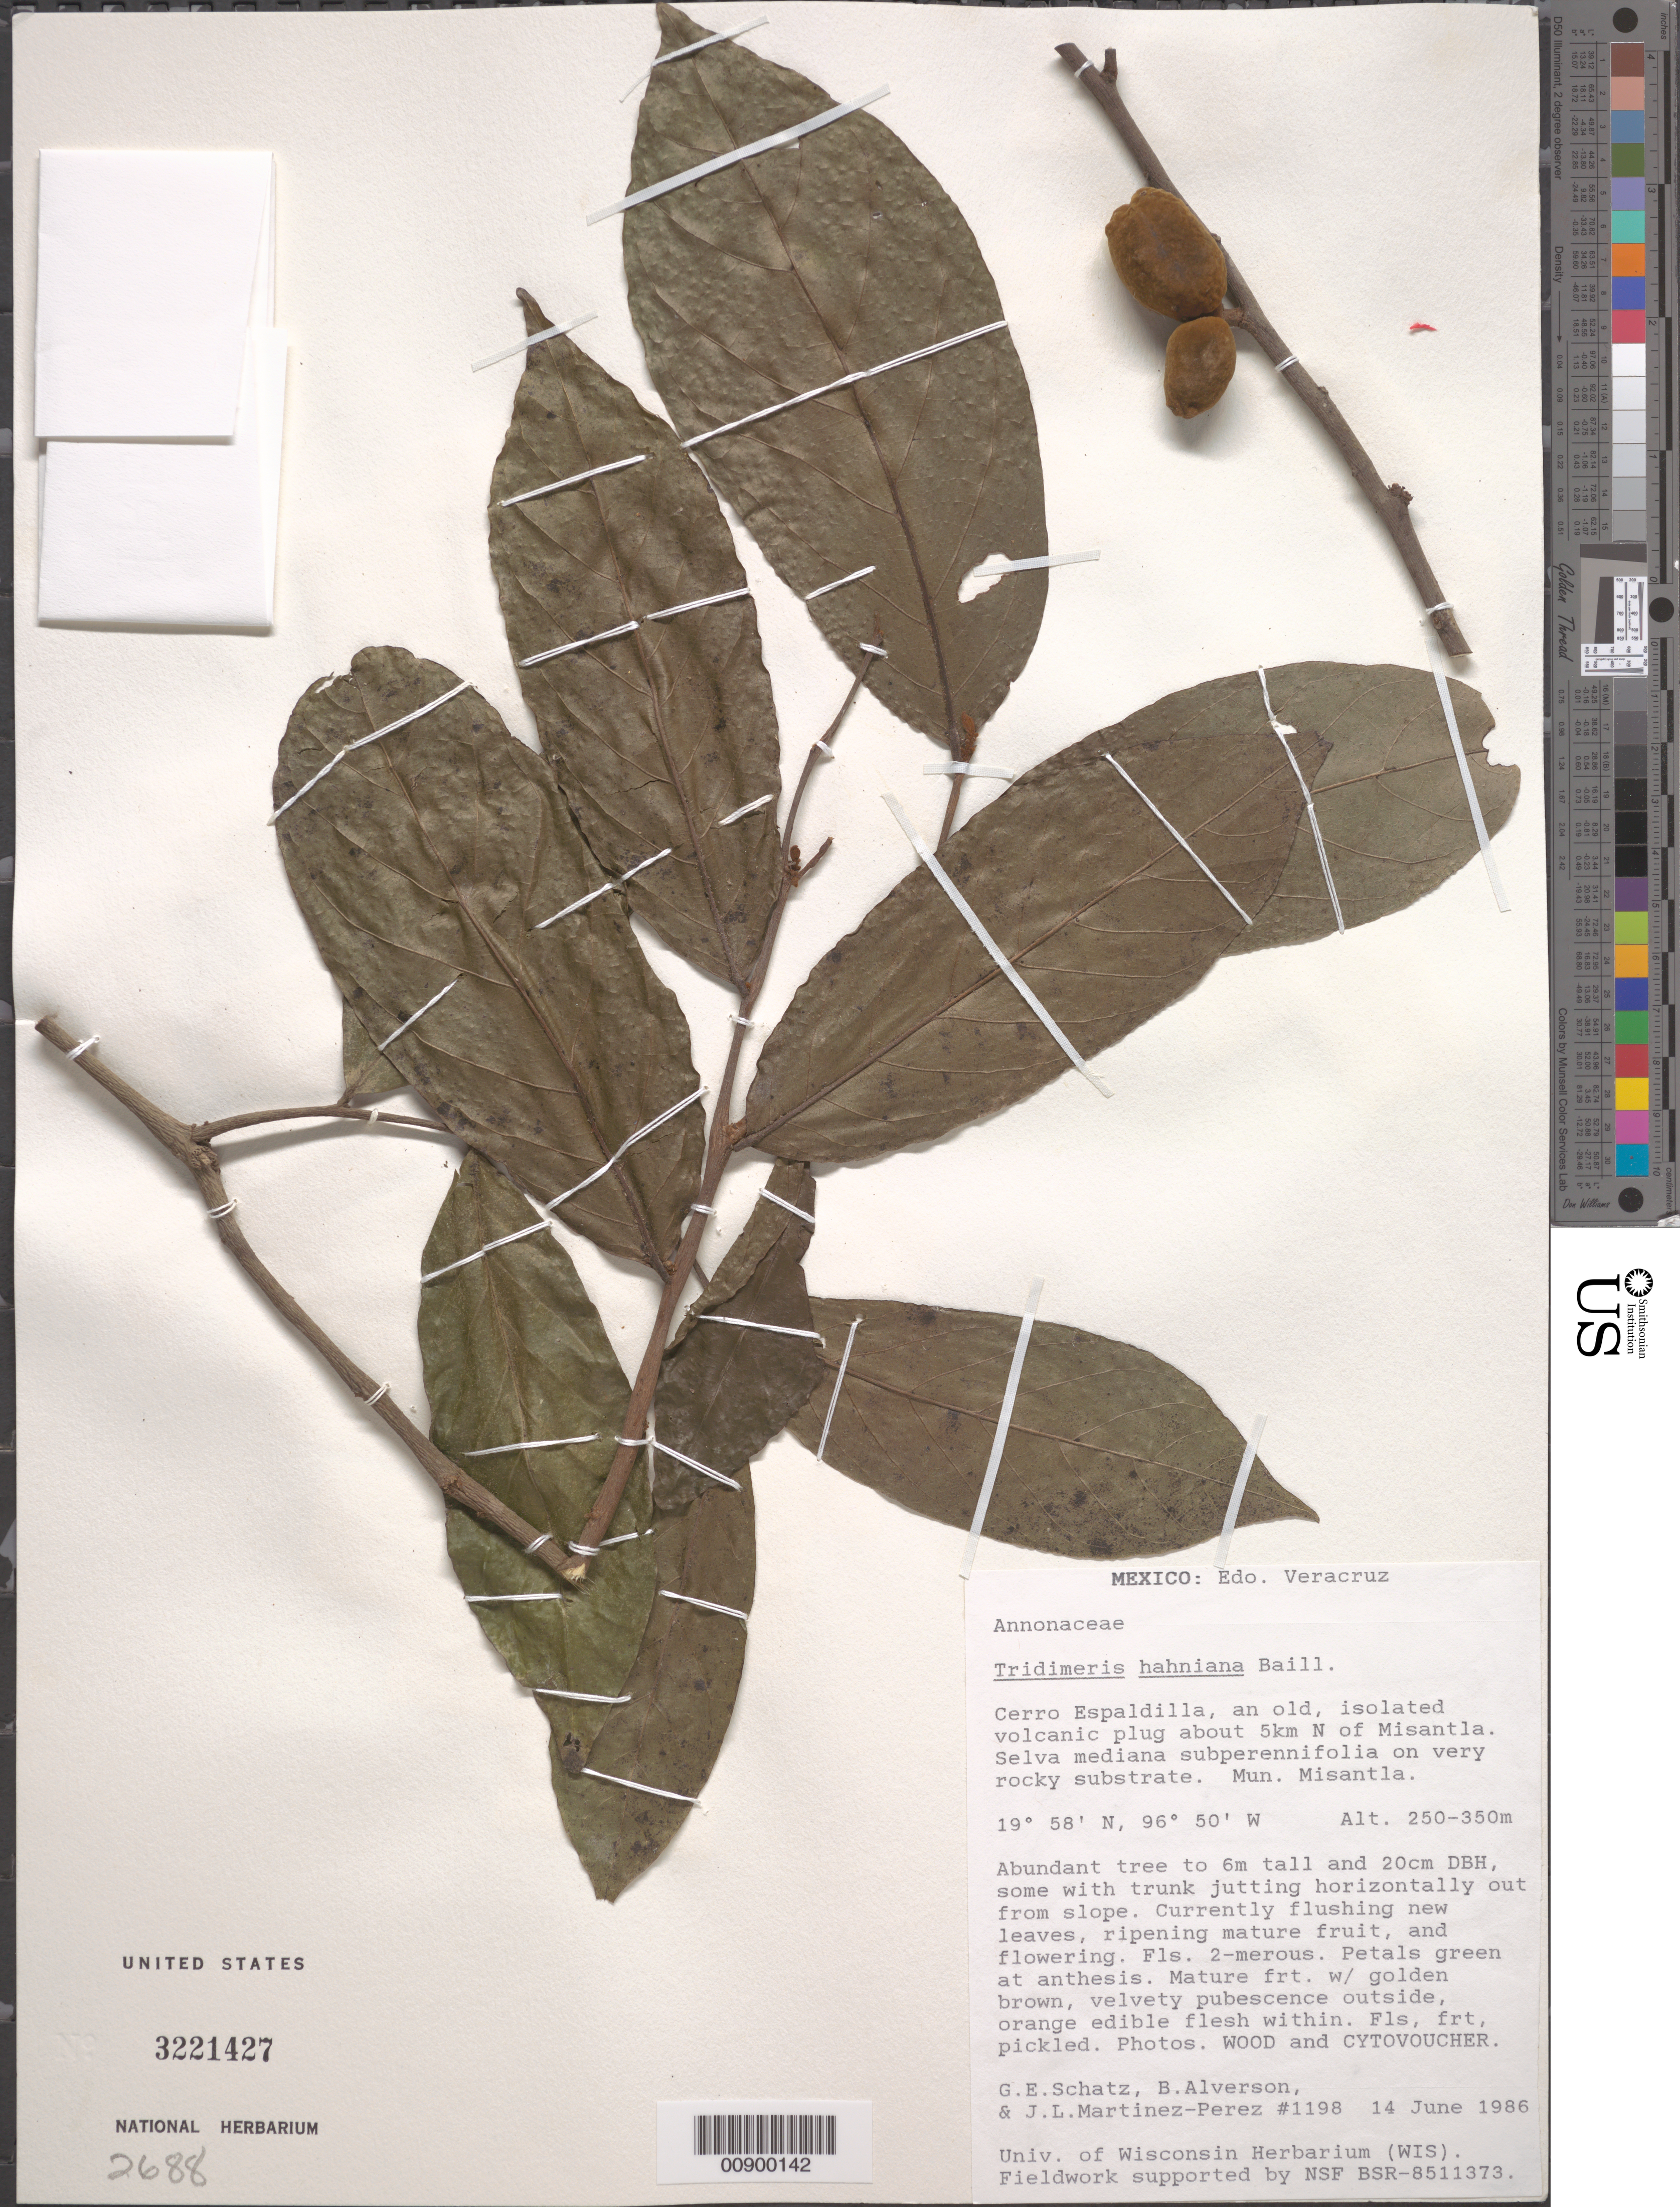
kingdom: Plantae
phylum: Tracheophyta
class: Magnoliopsida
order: Magnoliales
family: Annonaceae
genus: Tridimeris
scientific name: Tridimeris hahniana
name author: Baill.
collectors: G. Schatz, Alverson, B. & Martinez-Perez, J. L.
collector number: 1198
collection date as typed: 14 Jun 1986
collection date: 1986-06-14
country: Mexico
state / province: Veracruz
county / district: Misantla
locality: Cerro Espaldilla, an old, isolated volcanic plug about 5 km N of Misantla. Mun. Misantla, Veracruz.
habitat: Selva mediana subperennifolia on very rocky substrate. Some with trunk jutting horizontally out from slope.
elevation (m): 350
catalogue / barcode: US 3221427